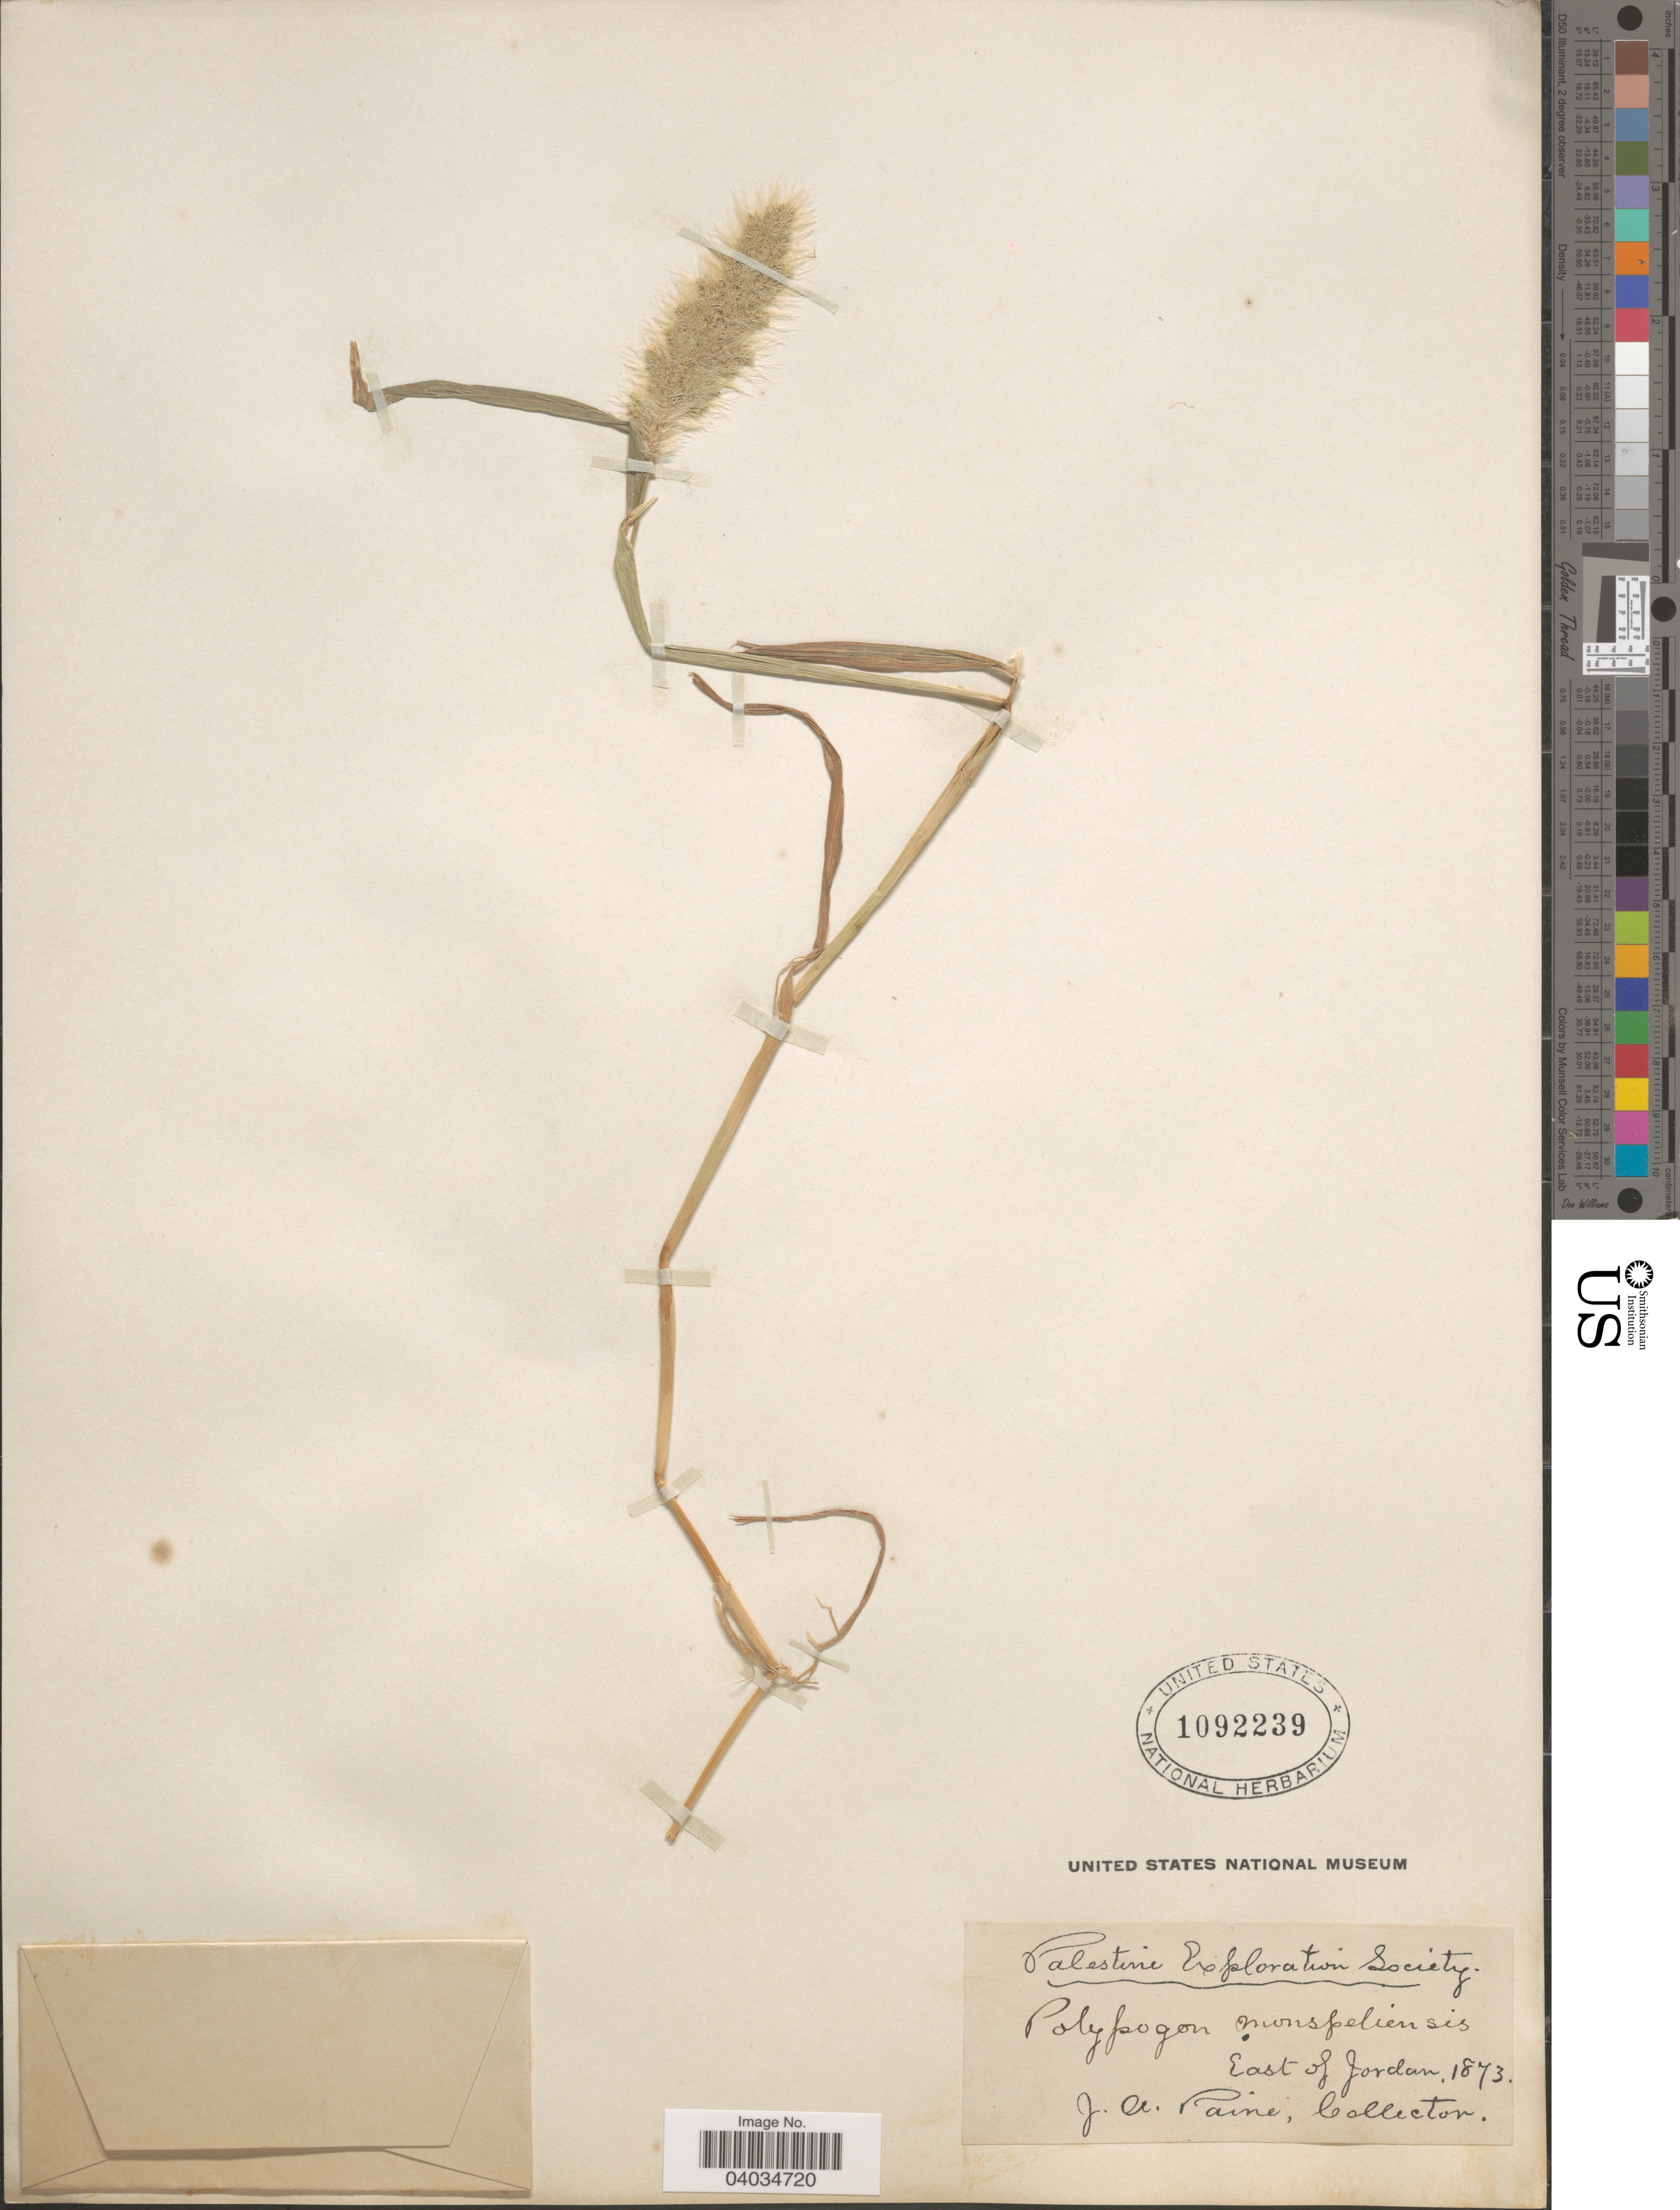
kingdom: Plantae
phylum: Tracheophyta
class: Liliopsida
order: Poales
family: Poaceae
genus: Polypogon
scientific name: Polypogon monspeliensis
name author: (L.) Desf.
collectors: J. A. Paine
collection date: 1873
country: Jordan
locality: East of Jordan.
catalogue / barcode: US 1092239